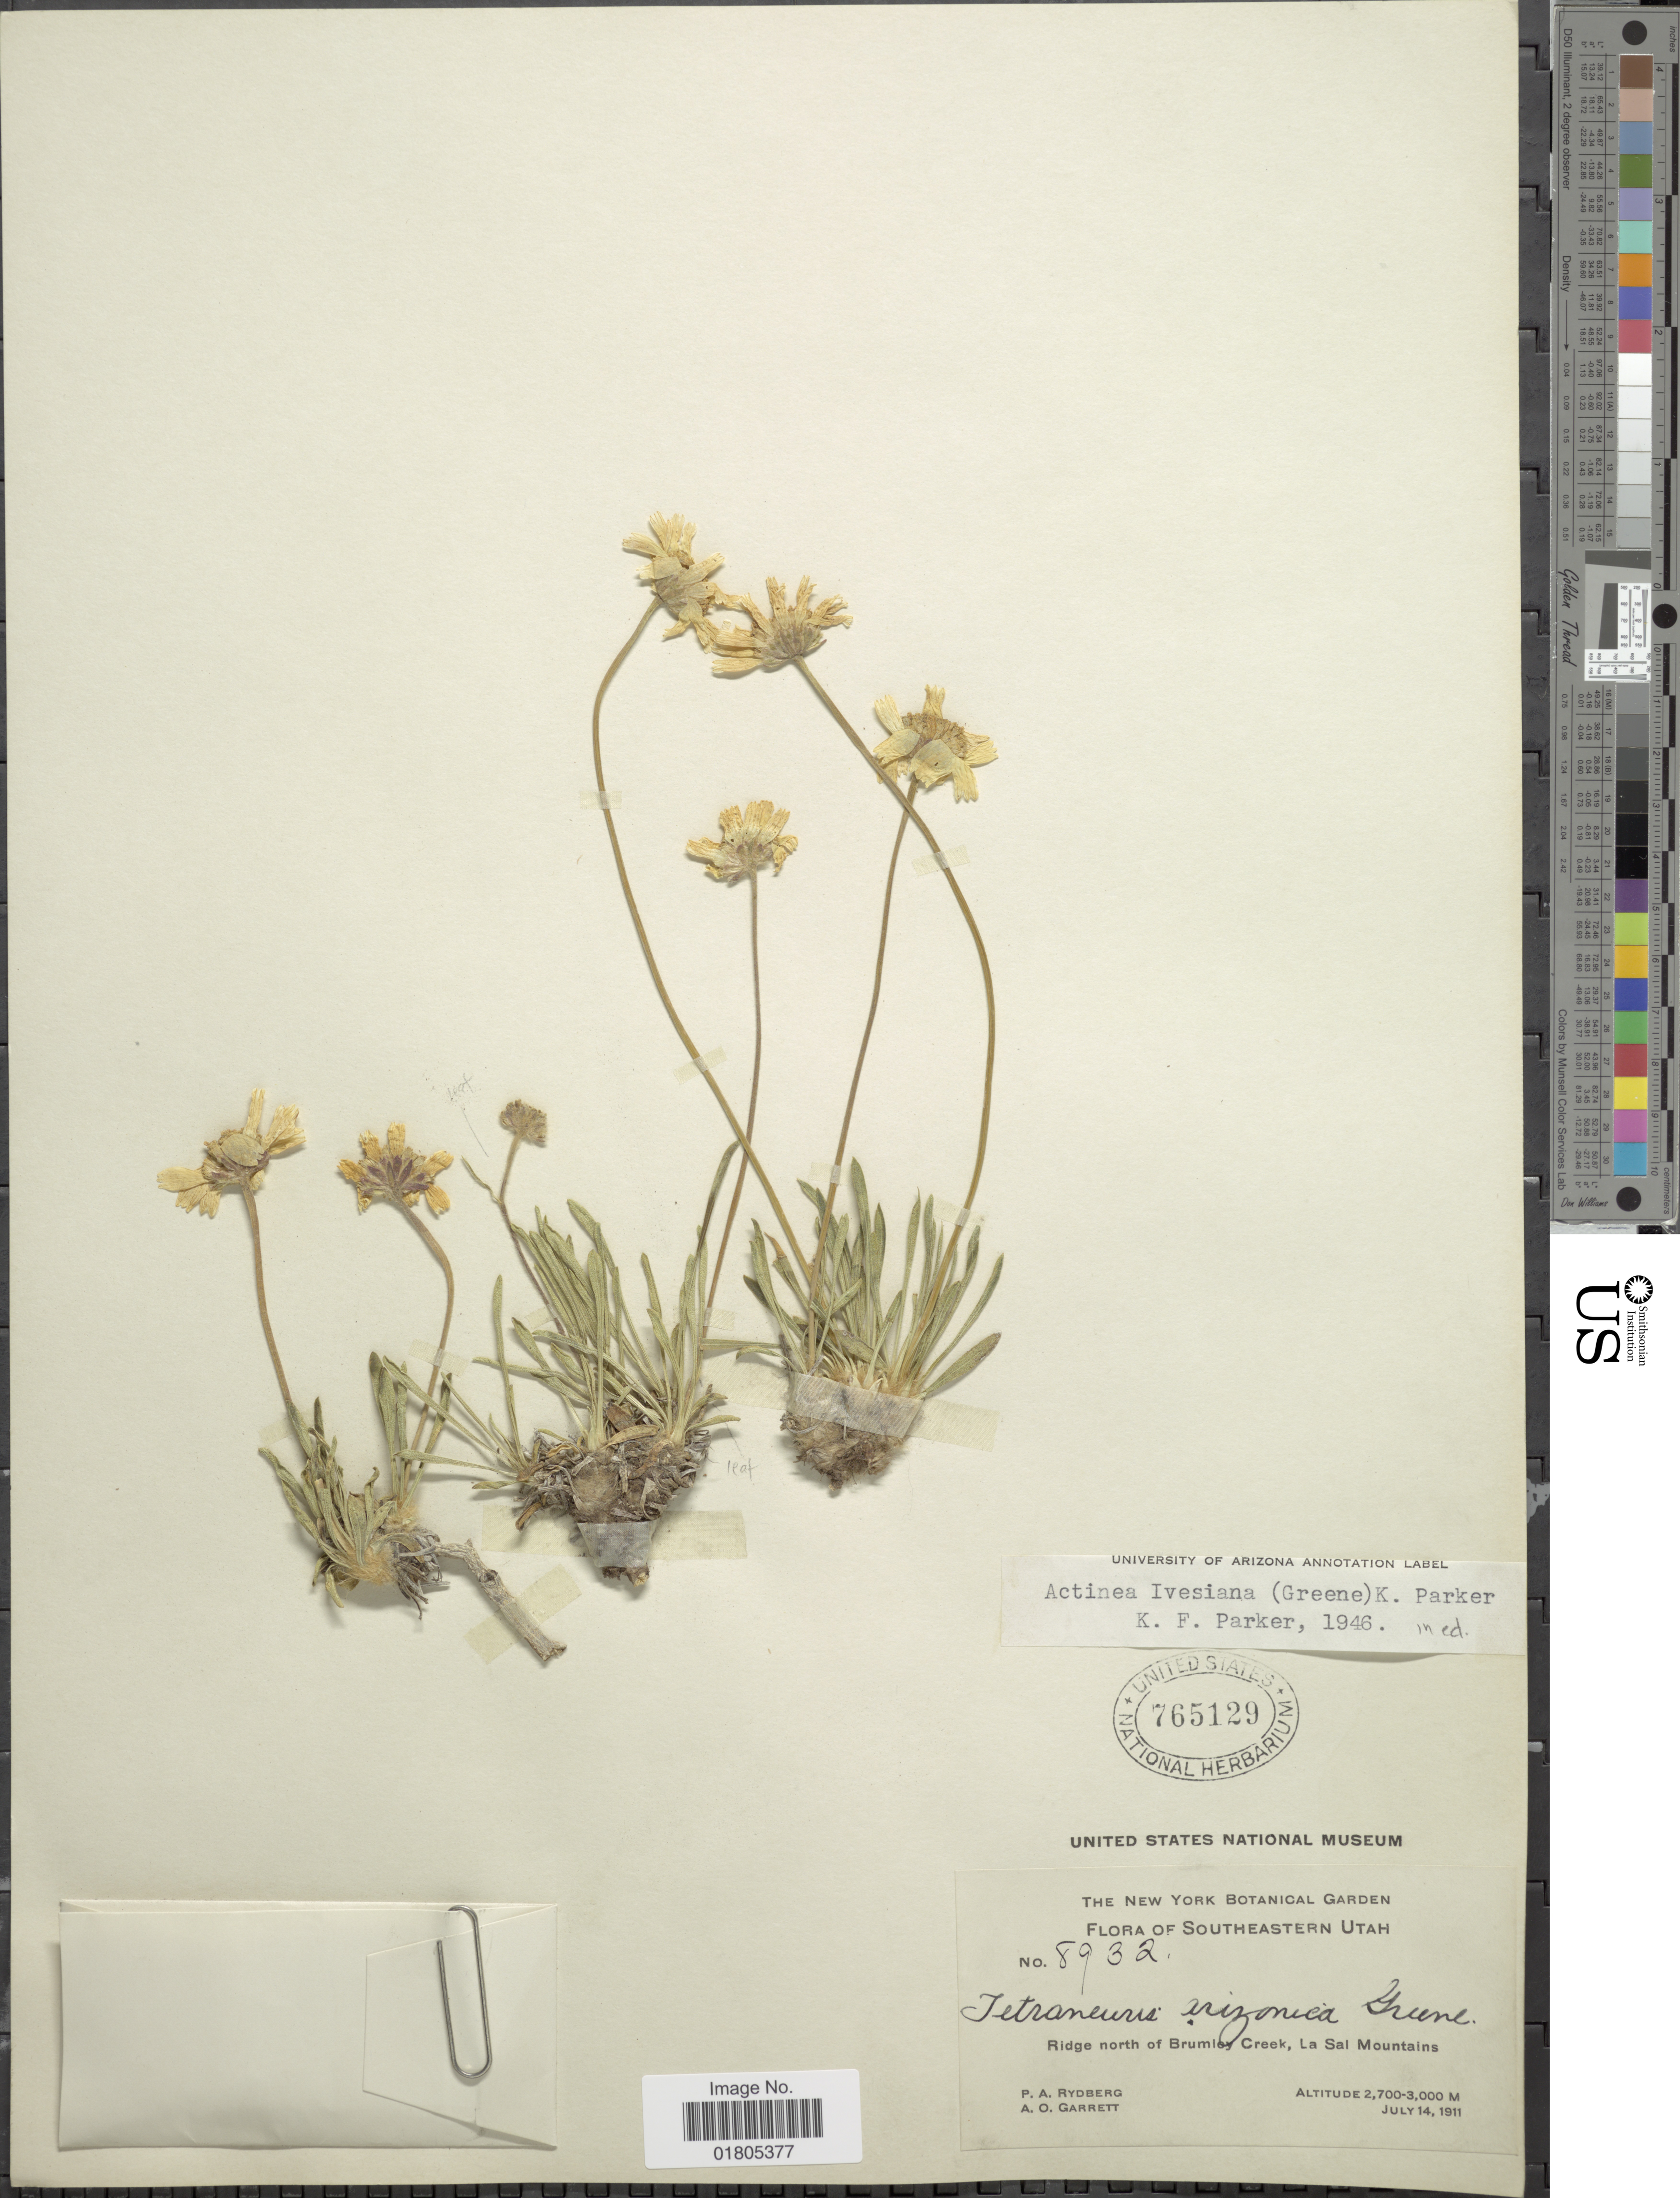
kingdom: Plantae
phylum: Tracheophyta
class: Magnoliopsida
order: Asterales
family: Asteraceae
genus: Actinea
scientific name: Actinea ivesiana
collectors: P. A. Rydberg & A. O. Garrett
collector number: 8932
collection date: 1911-07-14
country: United States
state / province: Utah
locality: Southeastern Utah. Ridge north of Brumley Creek, La Sal Mountains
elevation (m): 2700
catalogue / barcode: US 765129